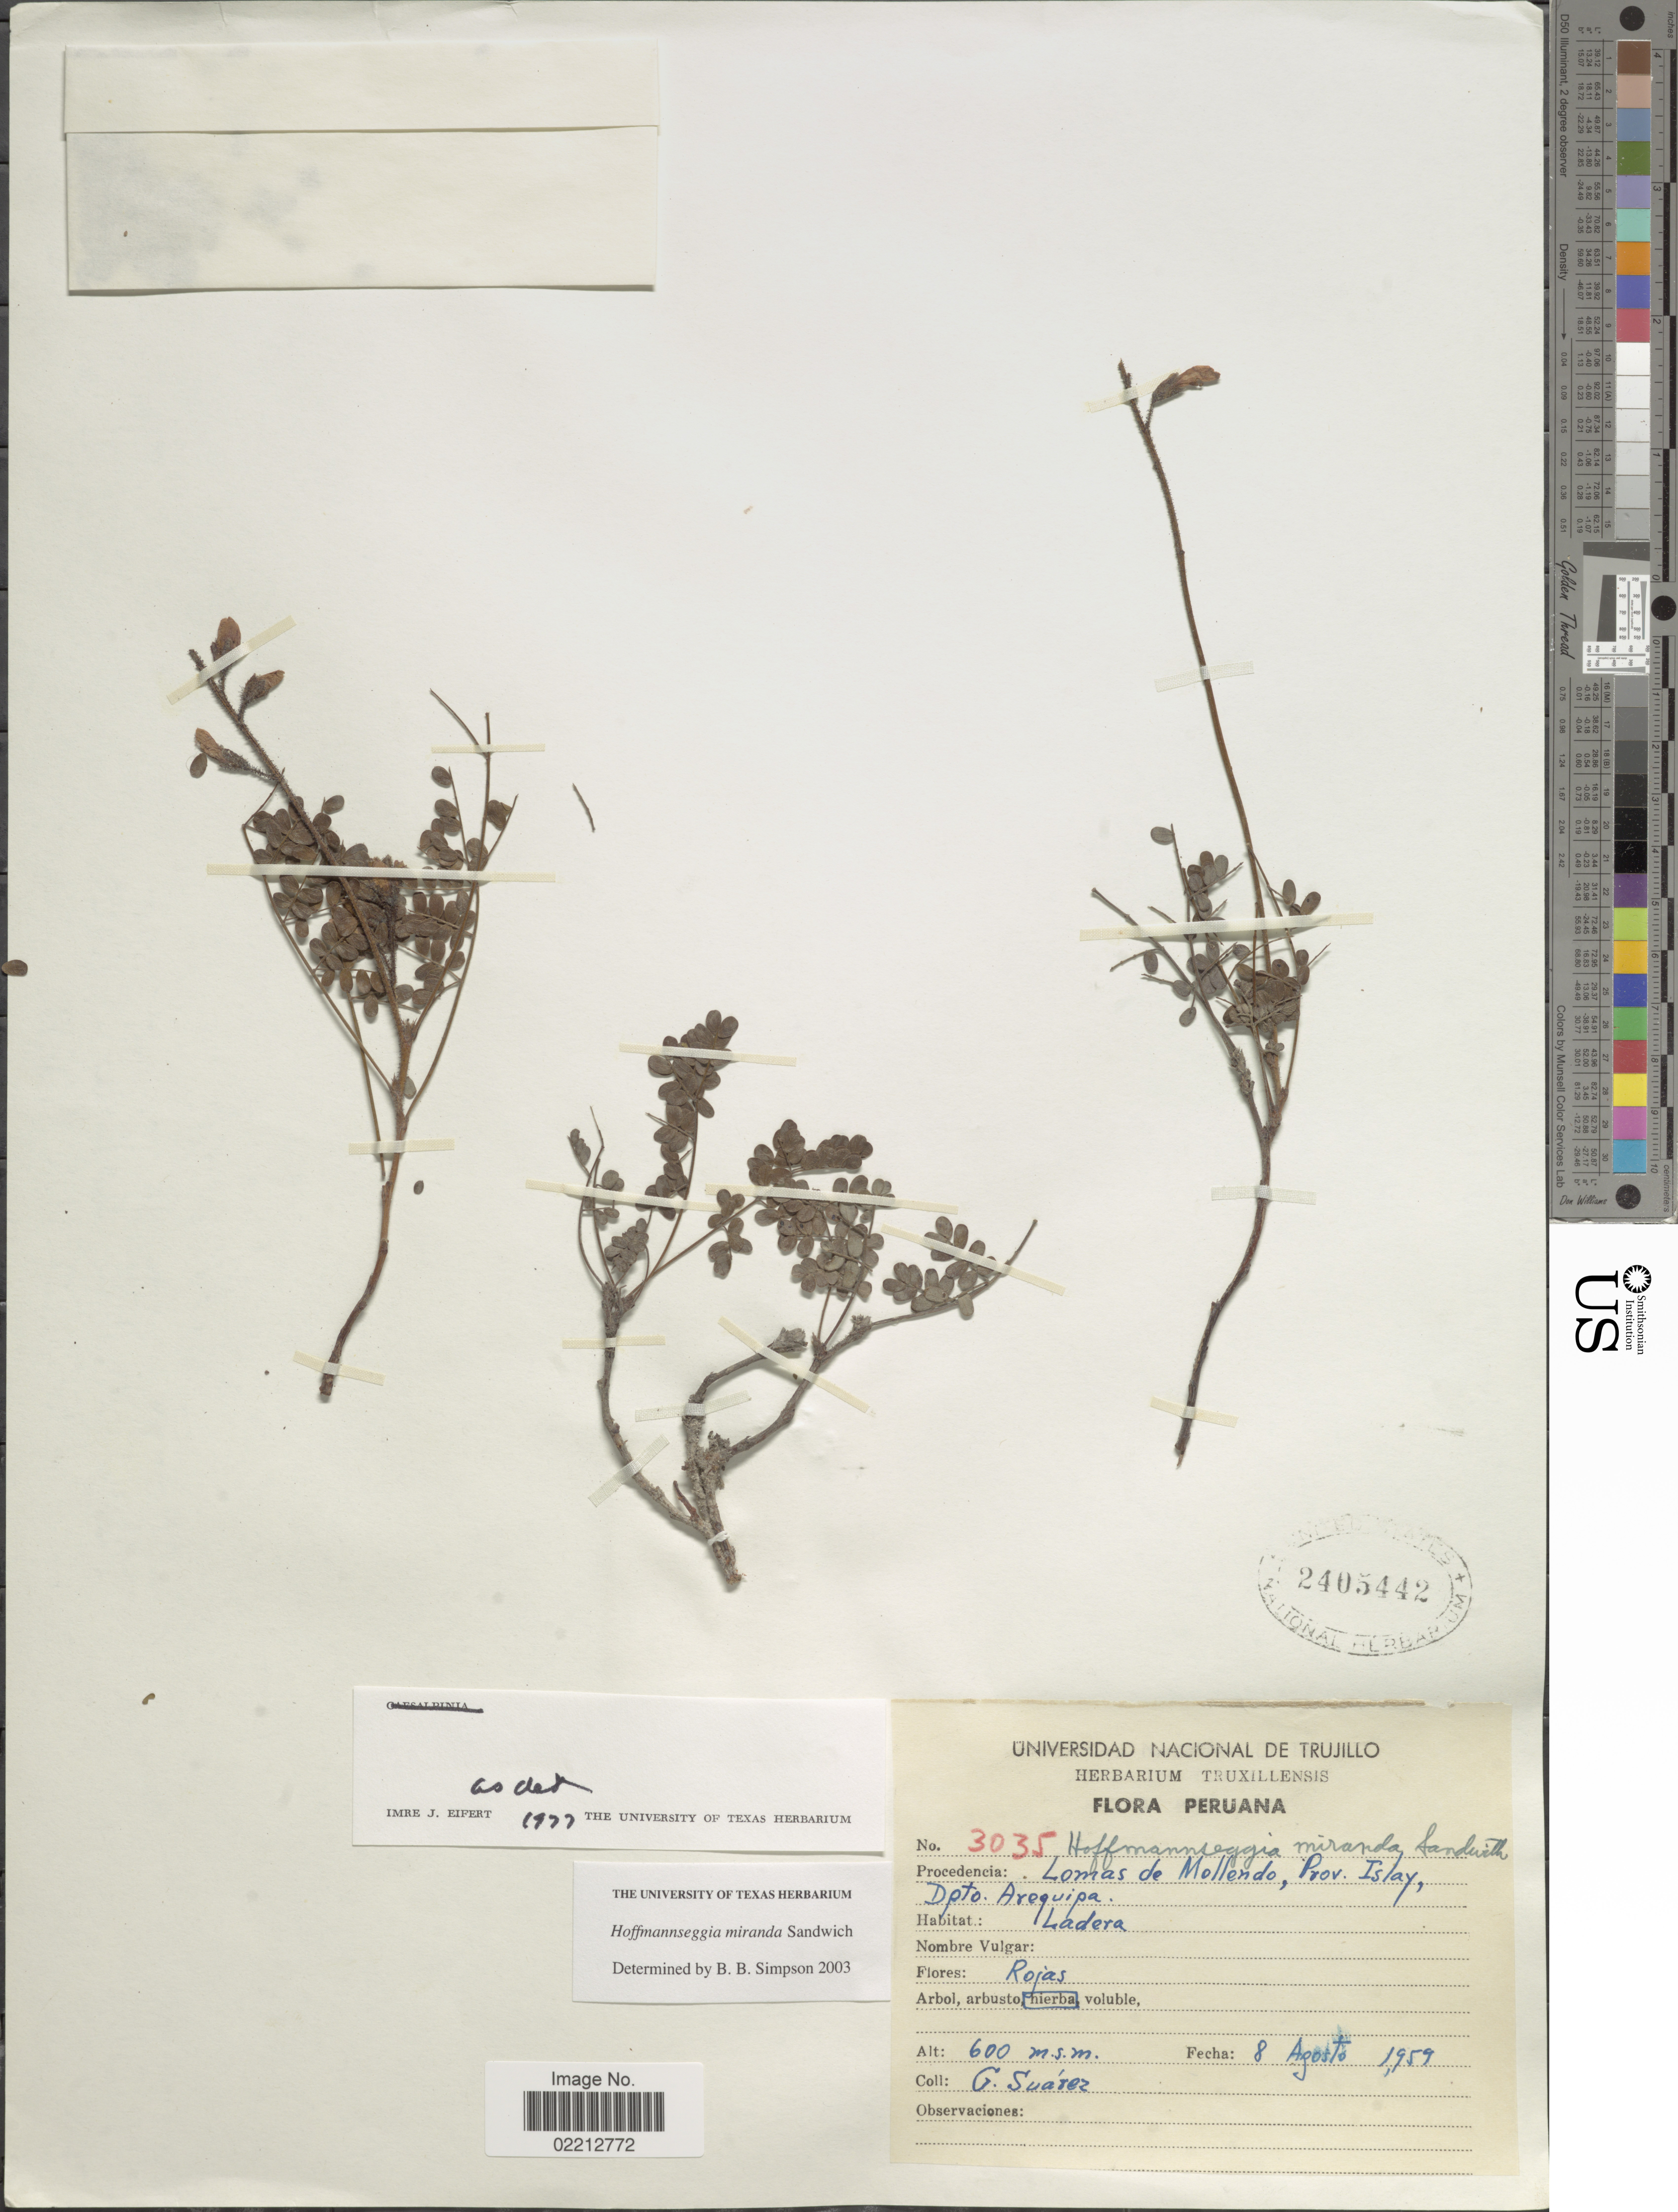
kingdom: Plantae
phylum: Tracheophyta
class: Magnoliopsida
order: Fabales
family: Fabaceae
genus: Hoffmannseggia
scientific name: Hoffmannseggia miranda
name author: (Sandwith) Sandwith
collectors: G. Suárez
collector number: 3035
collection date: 1959-08-08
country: Peru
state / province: Arequipa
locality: Procedencia: Lomas de Mollendo, Prov. Islay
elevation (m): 600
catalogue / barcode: US 2405442